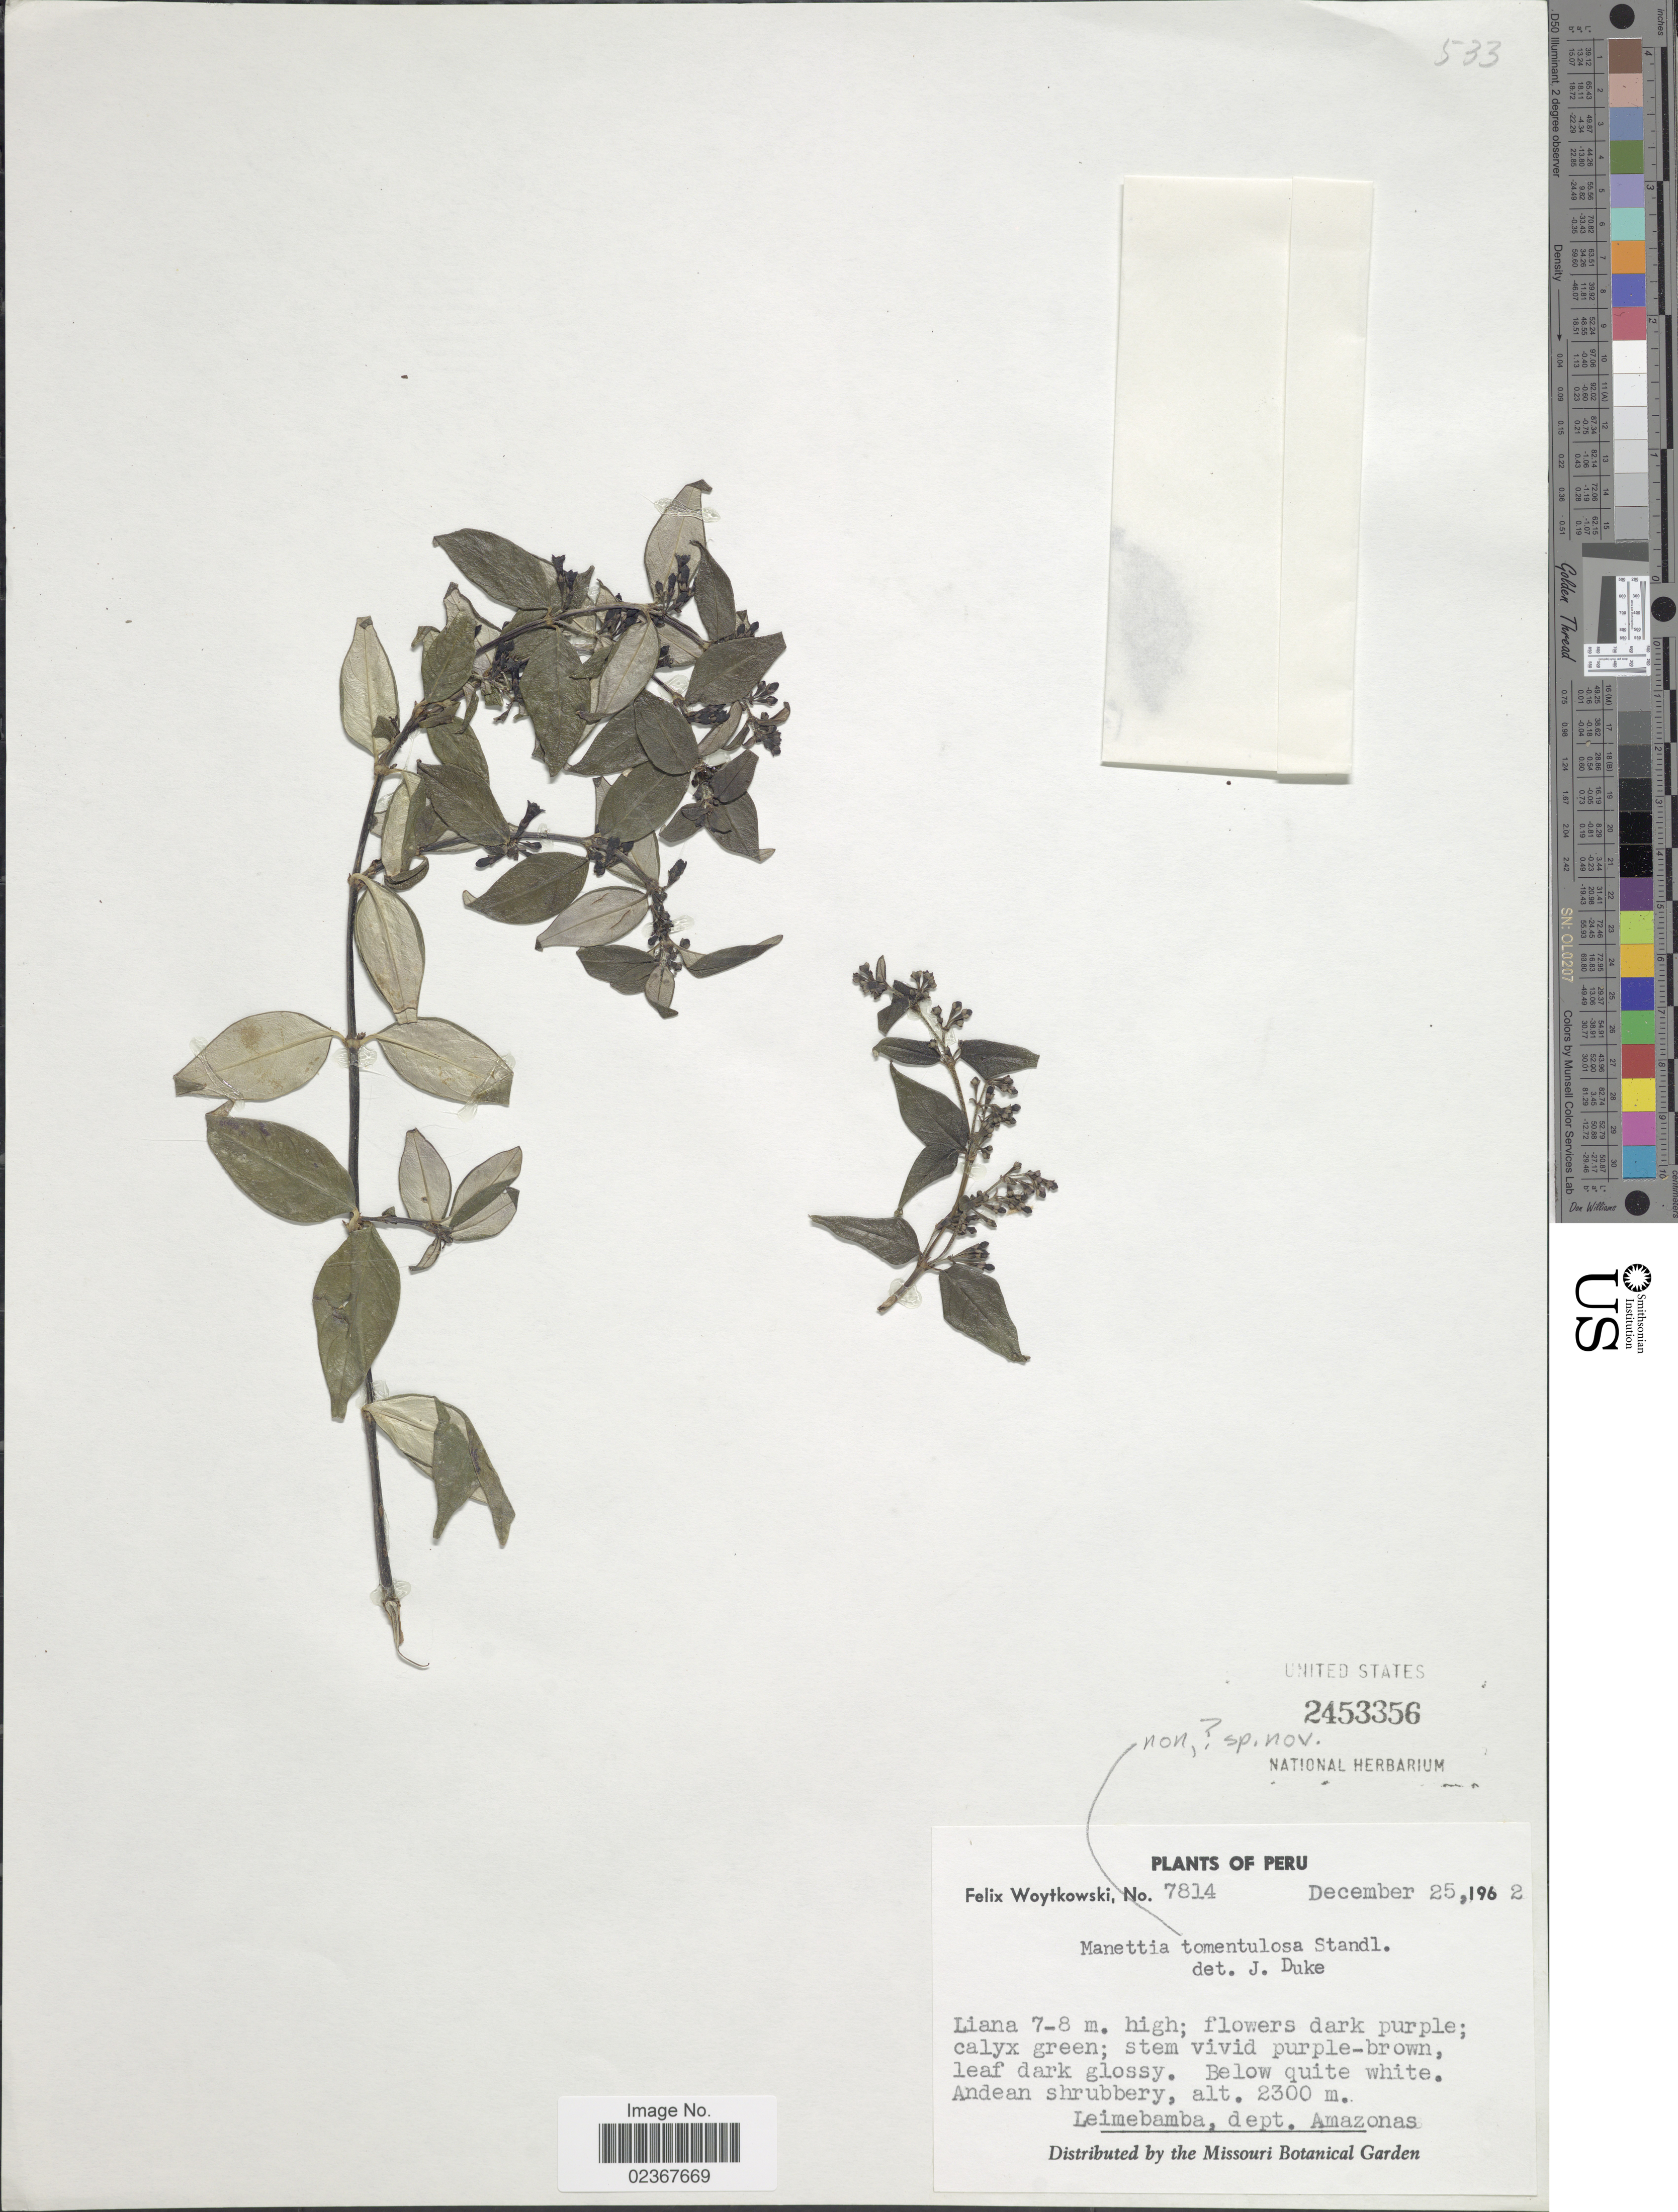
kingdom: Plantae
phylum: Tracheophyta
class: Magnoliopsida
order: Gentianales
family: Rubiaceae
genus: Manettia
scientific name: Manettia sp.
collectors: F. Woytkowski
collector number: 7814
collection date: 1962-12-25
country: Peru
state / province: Amazonas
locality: Andean shrubbery, Leimebamba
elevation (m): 2300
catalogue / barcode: US 2453356